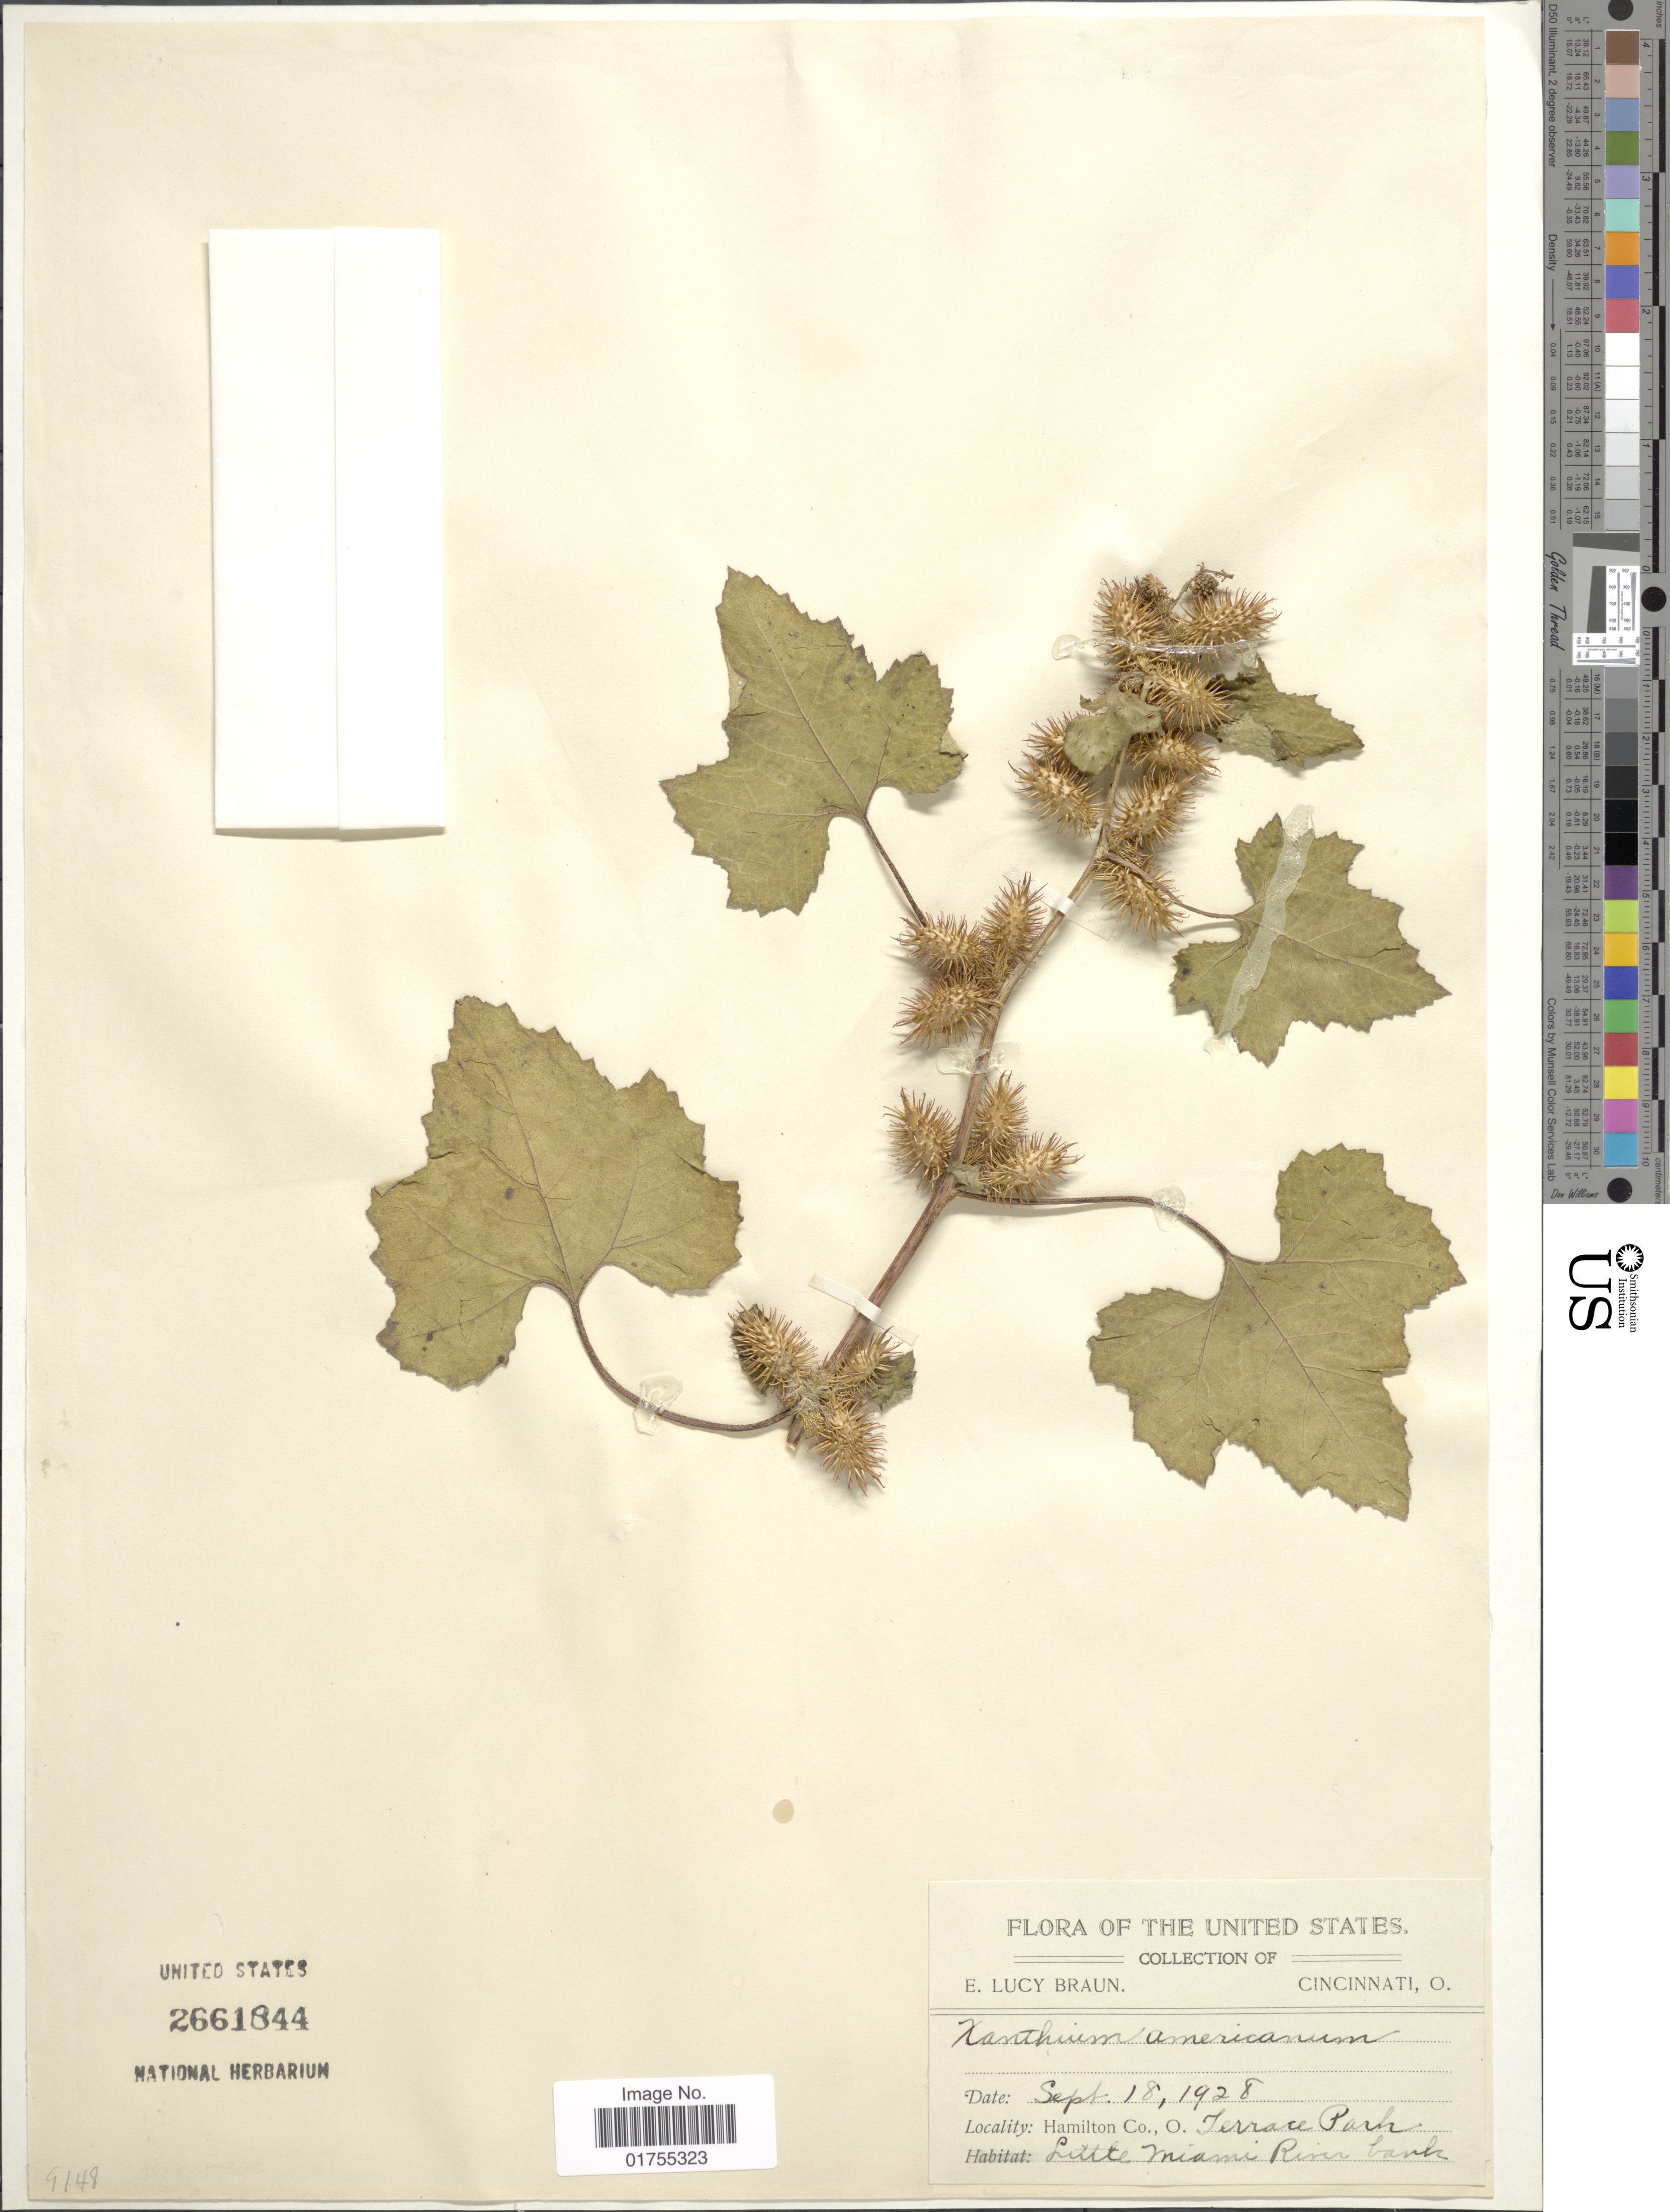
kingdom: Plantae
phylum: Tracheophyta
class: Magnoliopsida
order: Asterales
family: Asteraceae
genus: Xanthium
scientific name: Xanthium strumarium var. glabratum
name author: Mill.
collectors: E. L. Braun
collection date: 1928-09-18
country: United States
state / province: Ohio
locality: Hamilton Co., O., Terrace Park, Little Miami River bank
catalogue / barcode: US 2661844